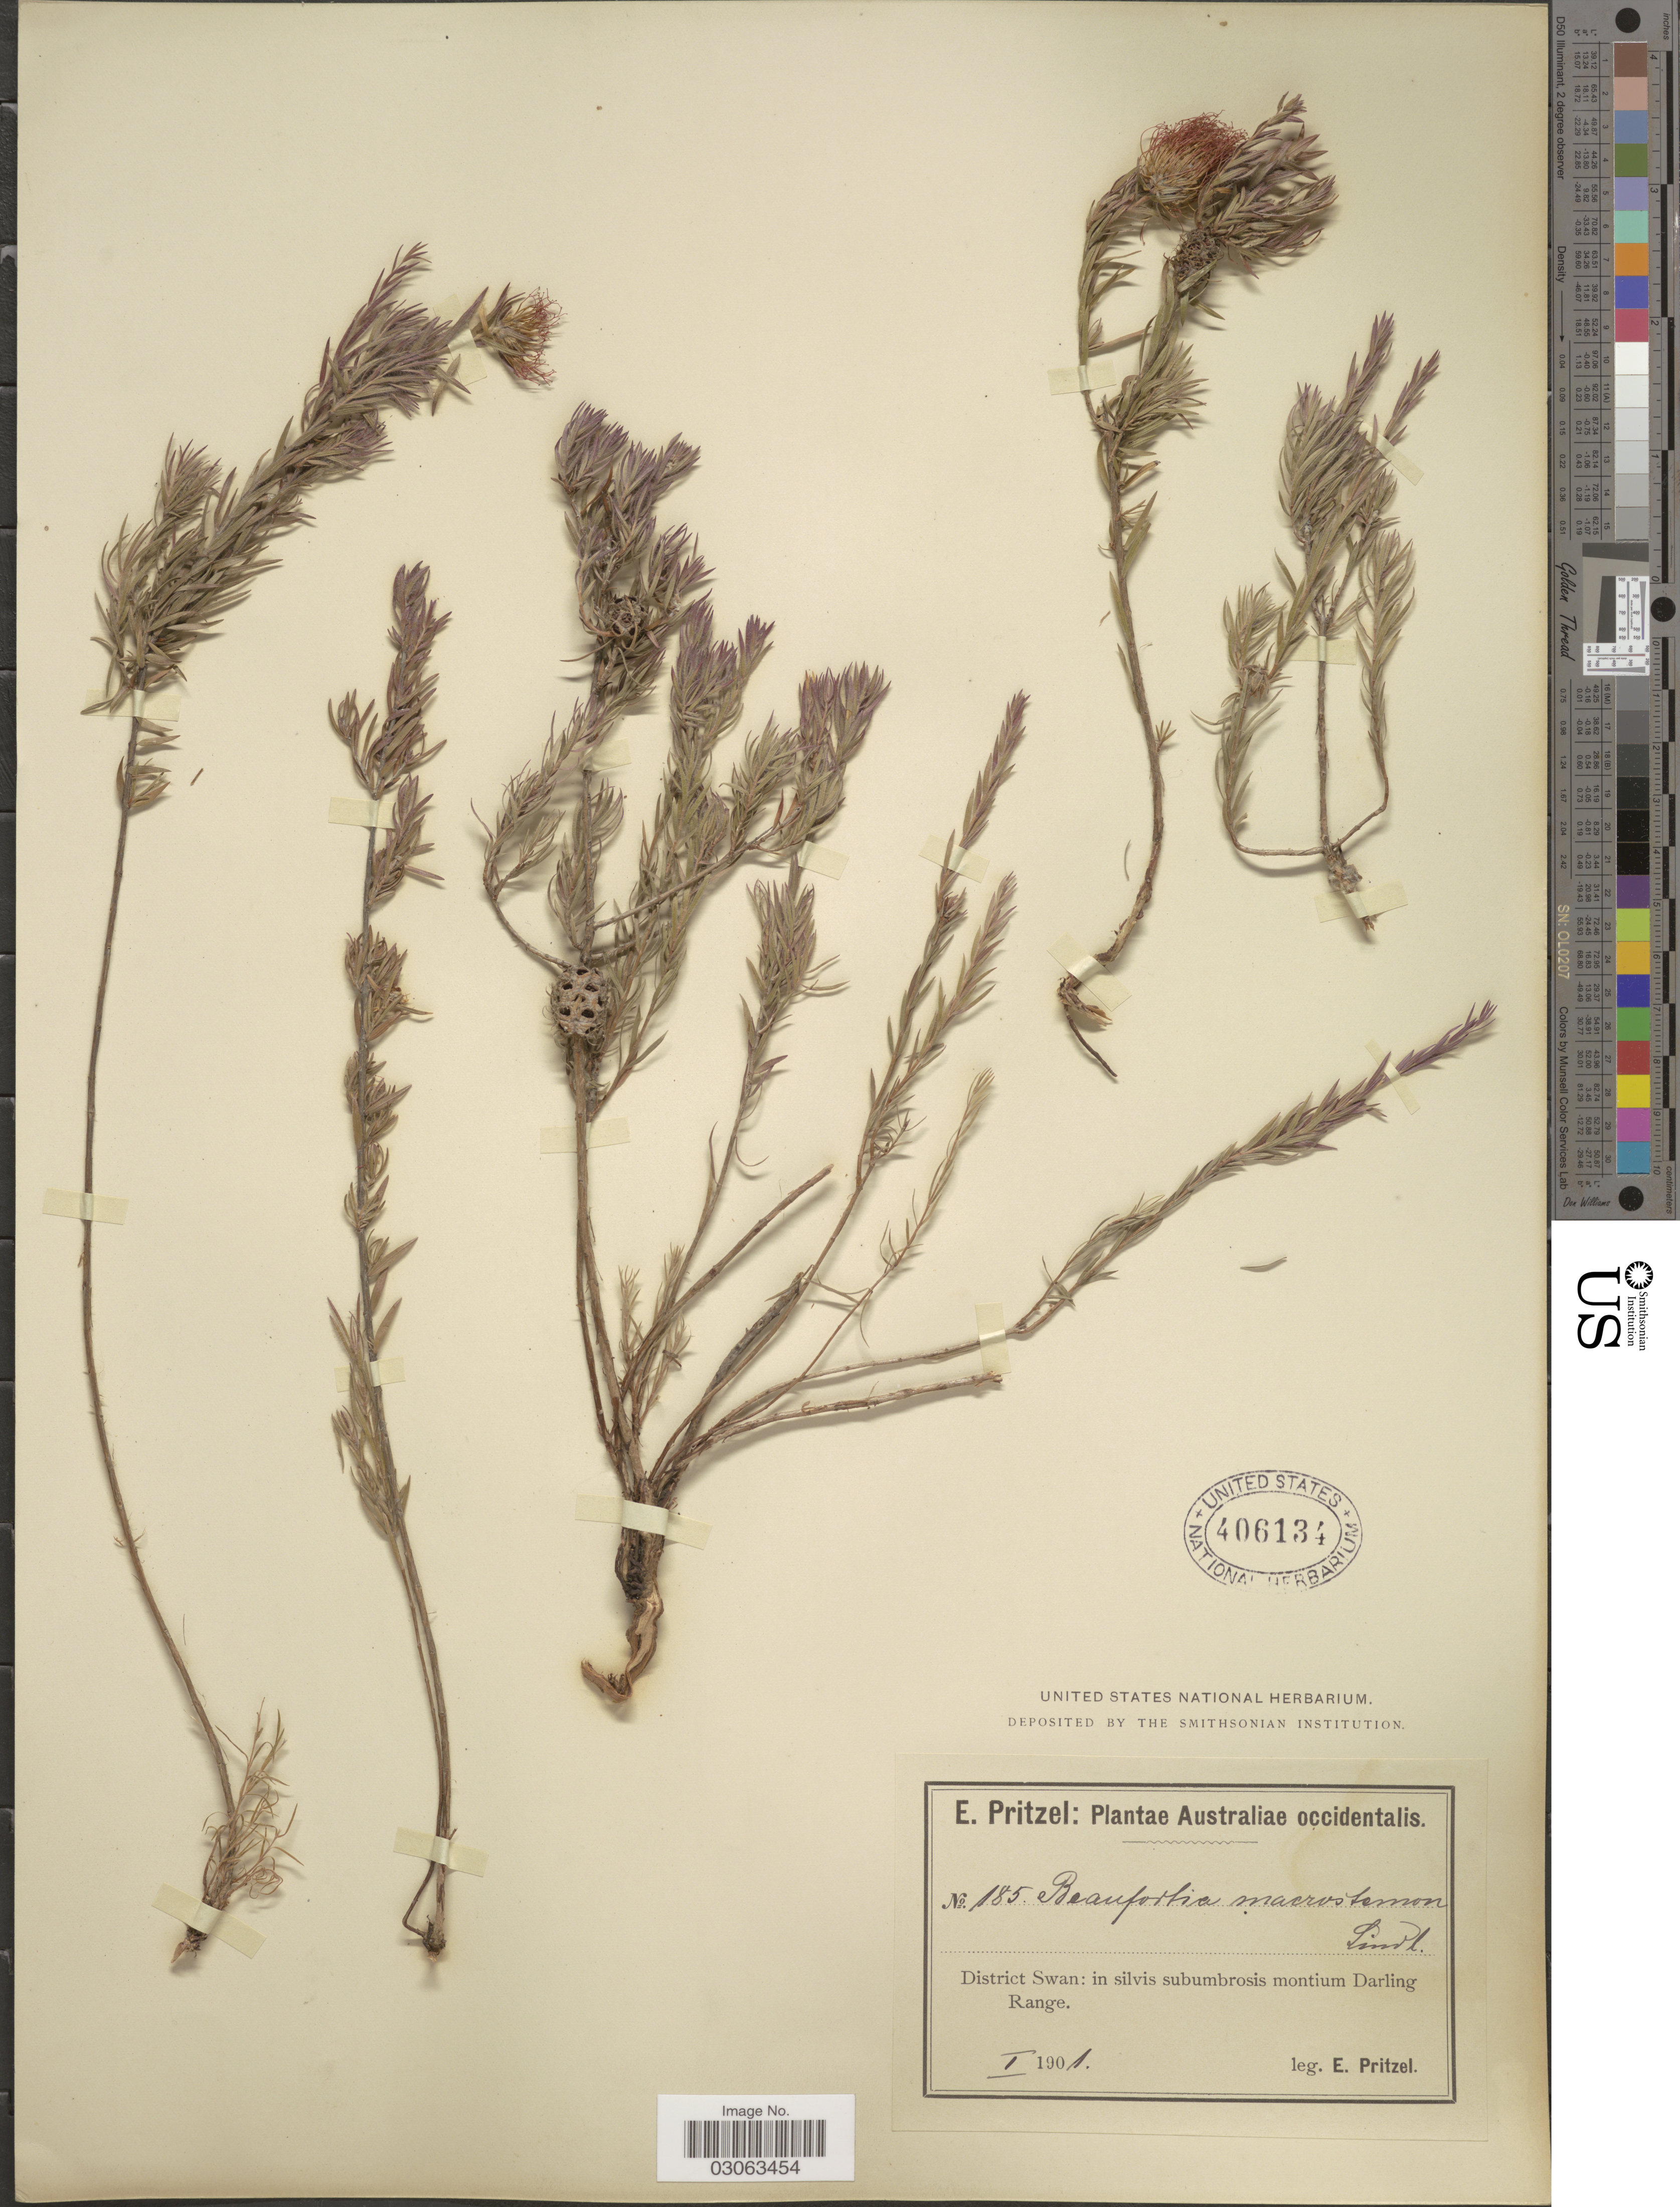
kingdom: Plantae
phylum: Tracheophyta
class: Magnoliopsida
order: Myrtales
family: Myrtaceae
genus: Beaufortia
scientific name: Beaufortia macrostemon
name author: Lindl.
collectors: E. G. Pritzel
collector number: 185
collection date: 1901-01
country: Australia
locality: Australiae occidentalis. District Swan. Montium Darling Range.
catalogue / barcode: US 406134